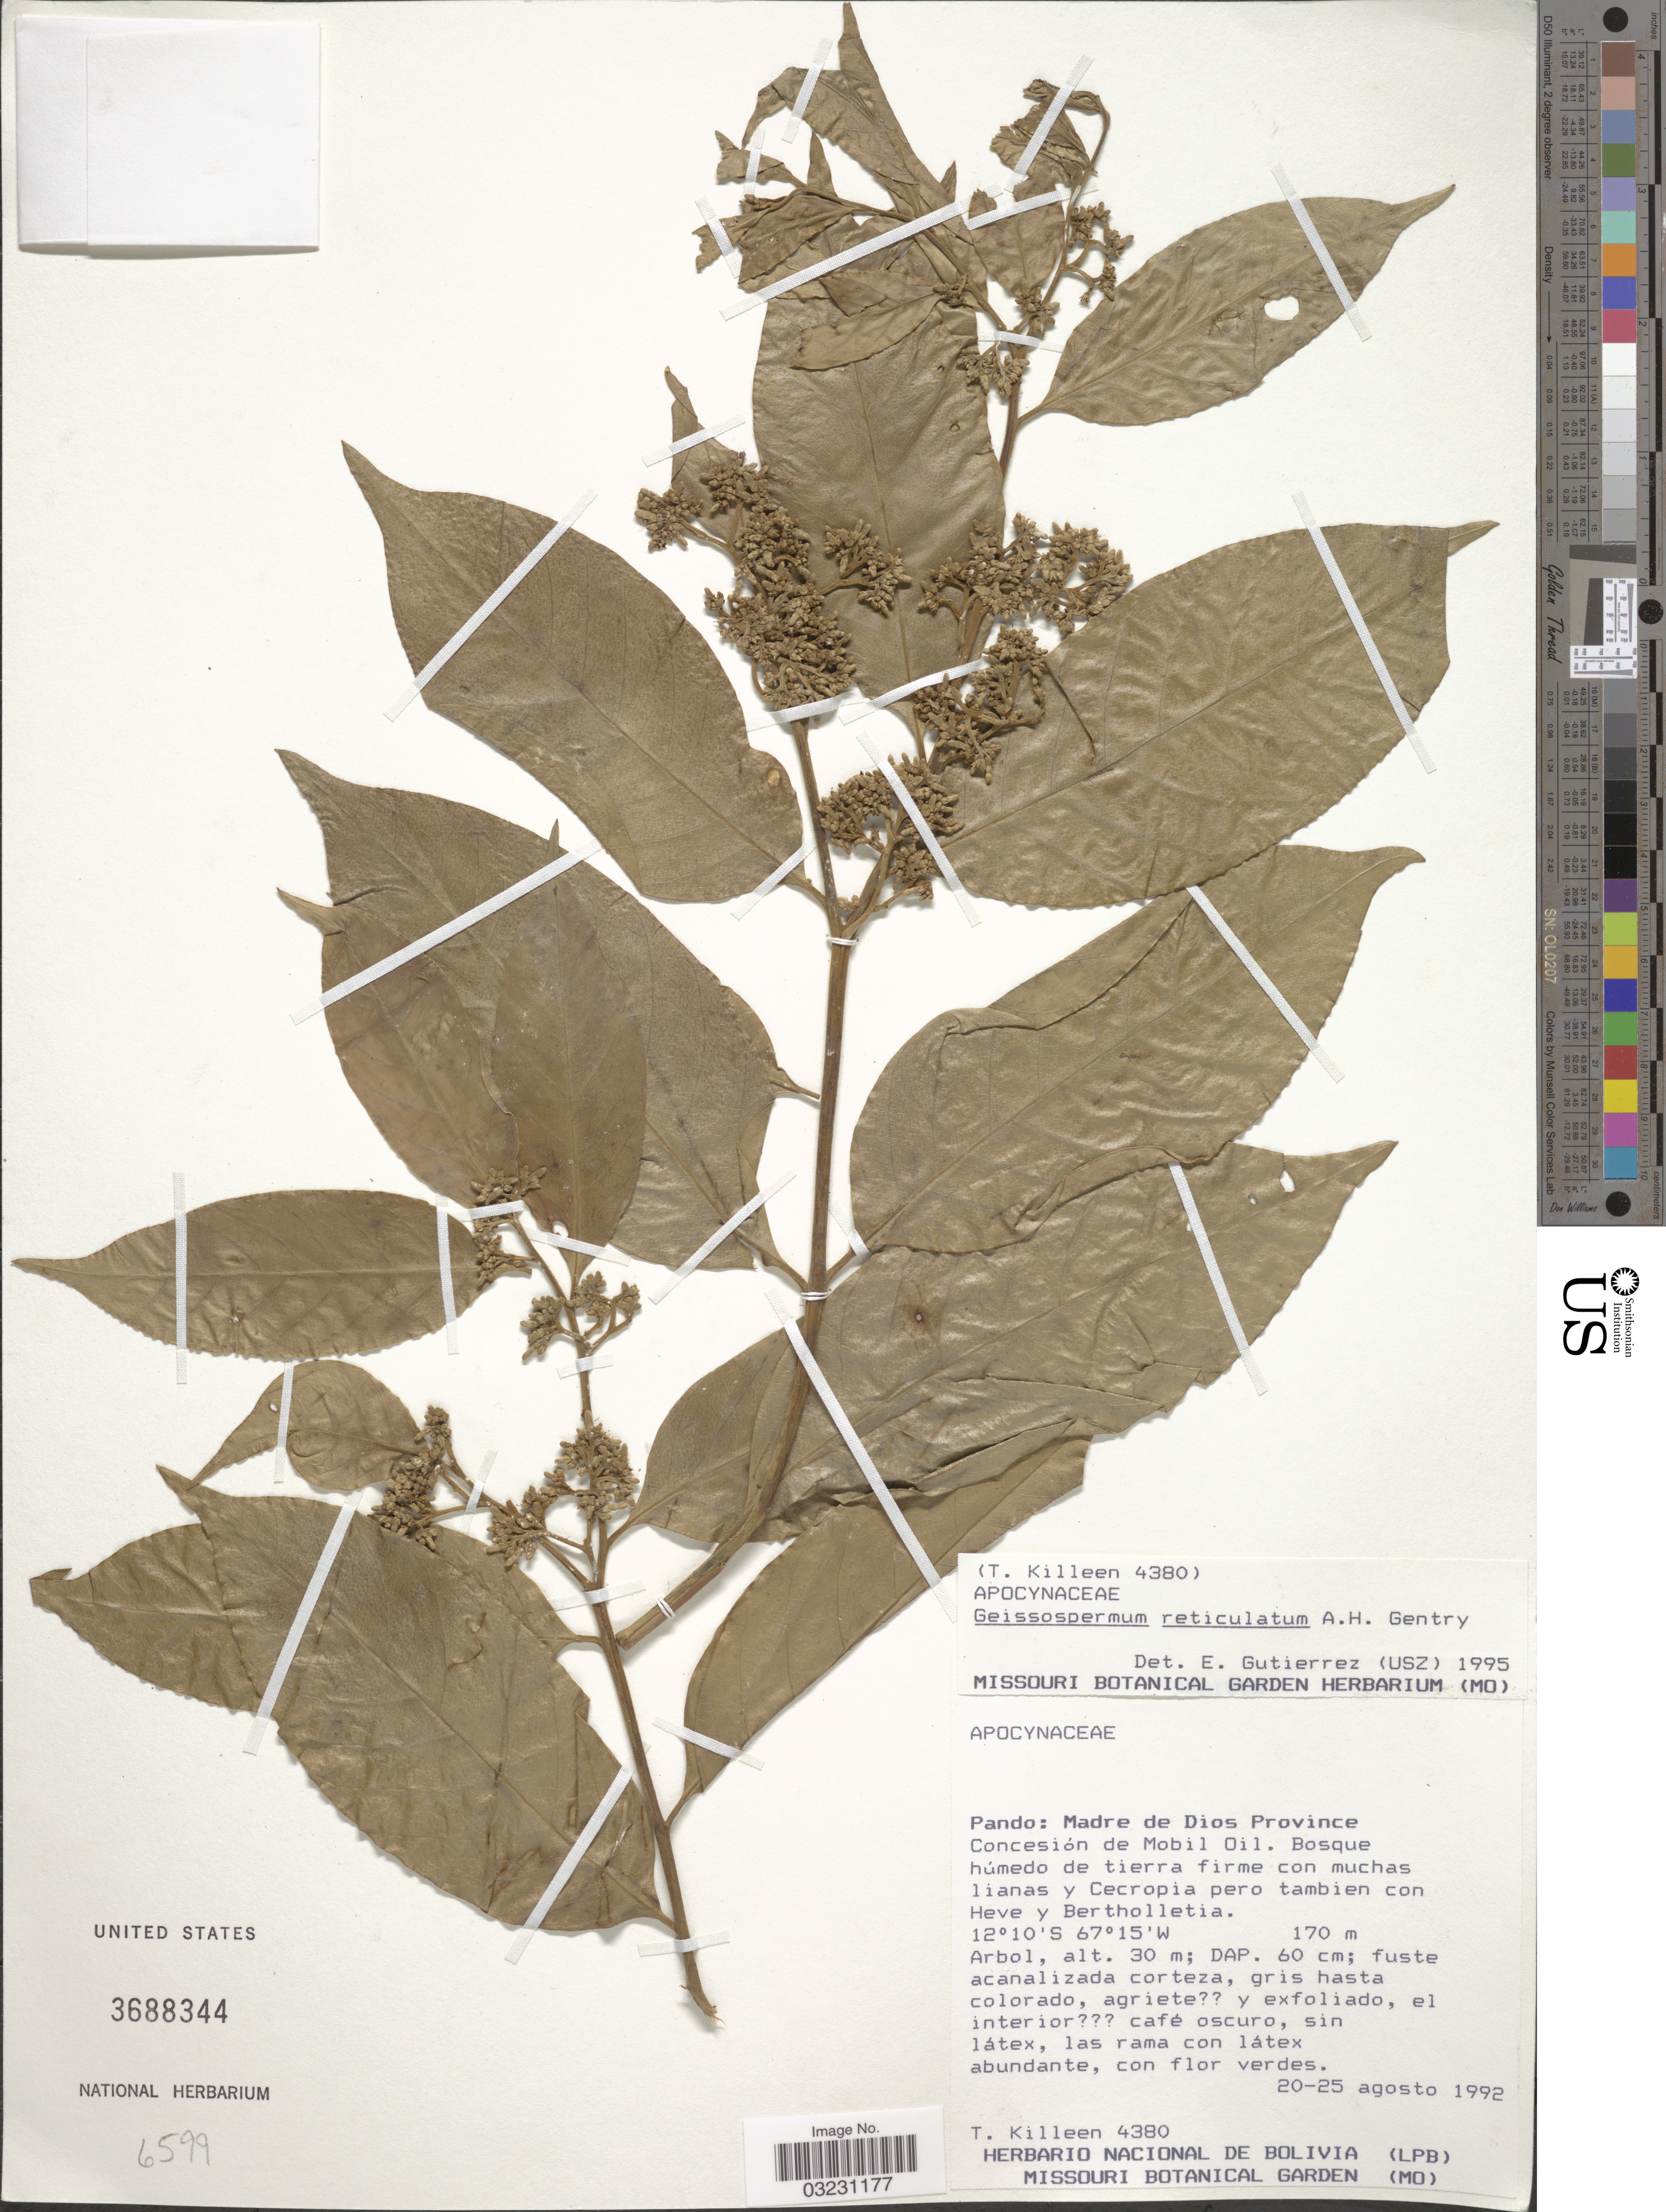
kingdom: Plantae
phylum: Tracheophyta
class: Magnoliopsida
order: Gentianales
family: Apocynaceae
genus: Geissospermum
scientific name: Geissospermum reticulatum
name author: A.H. Gentry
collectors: T. J. Killeen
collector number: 4380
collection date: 1992-08-20/1992-08-25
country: Bolivia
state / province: Pando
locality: Madre de Dios Province. Concesión de Mobil Oil.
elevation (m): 170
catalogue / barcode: US 3688344